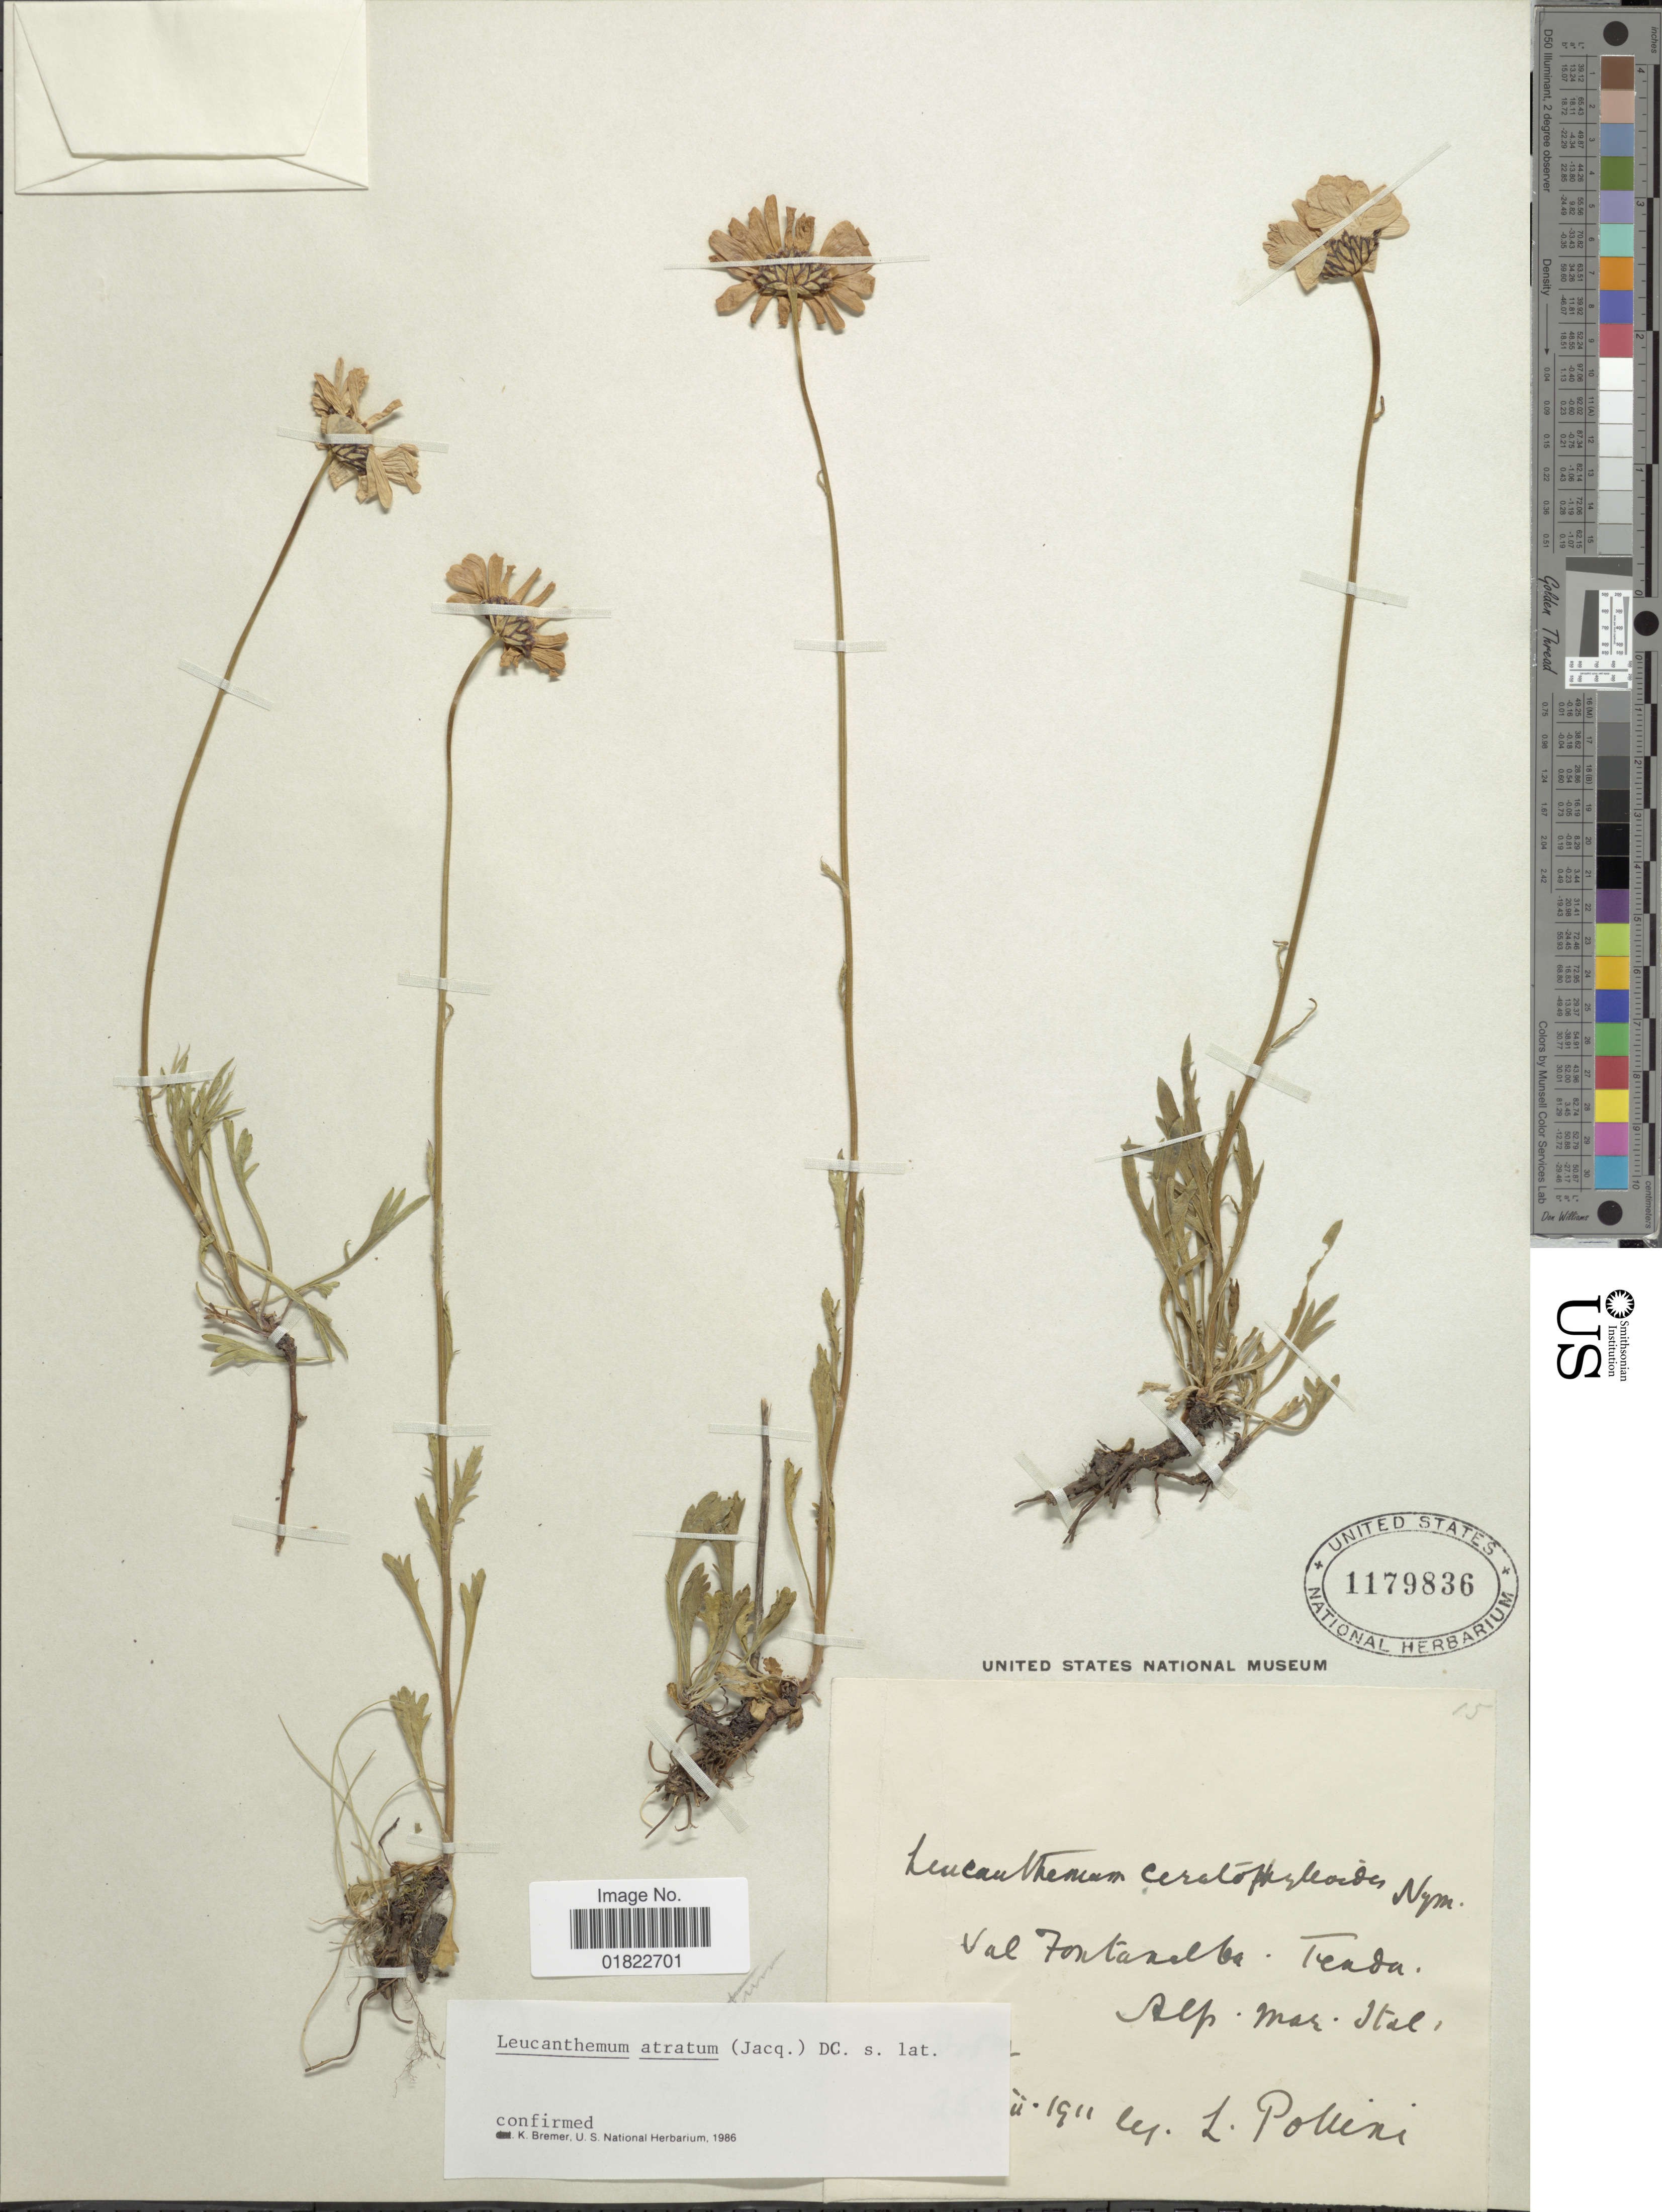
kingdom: Plantae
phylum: Tracheophyta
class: Magnoliopsida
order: Asterales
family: Asteraceae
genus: Leucanthemum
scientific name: Leucanthemum atratum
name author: (Jacq.) DC.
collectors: L. Pollini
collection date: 1911-02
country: Italy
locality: Val Fontanelba, Teada, Alp. Mar. Ital. [interpreted]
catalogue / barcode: US 1179836